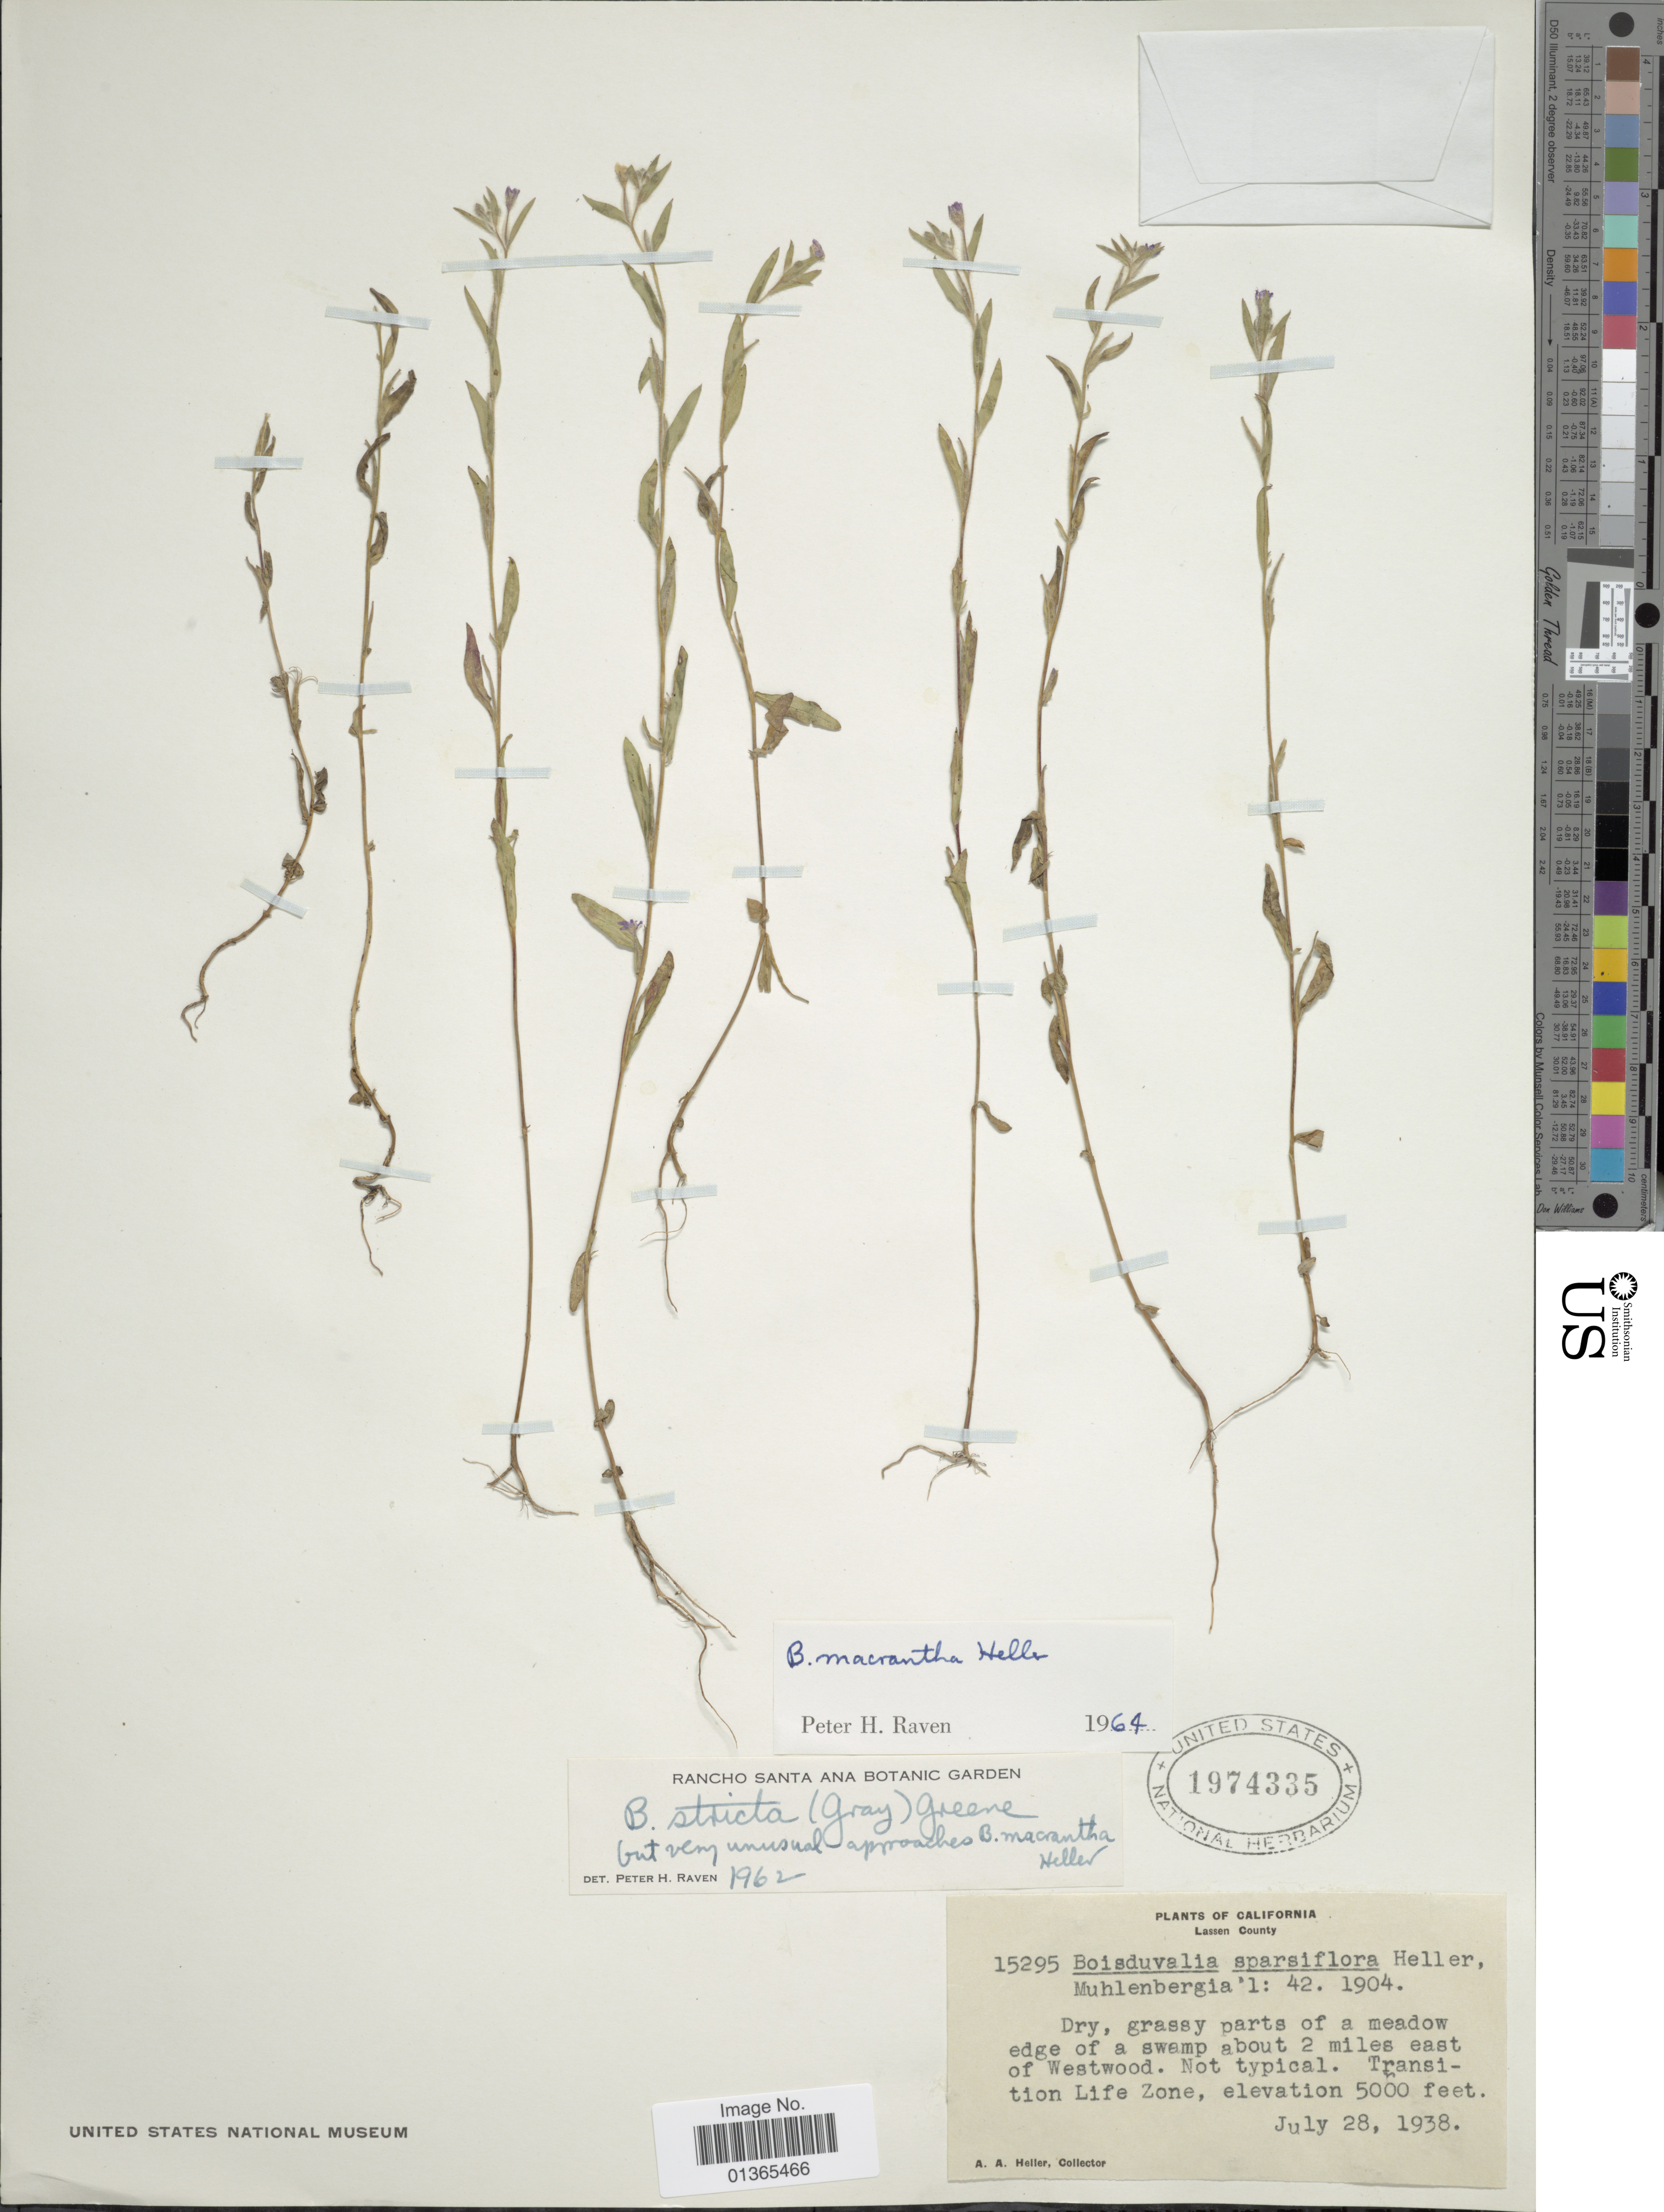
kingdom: Plantae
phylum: Tracheophyta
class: Magnoliopsida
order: Myrtales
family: Onagraceae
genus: Epilobium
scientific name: Epilobium pallidum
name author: (Eastw.) Hoch & P.H. Raven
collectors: A. A. Heller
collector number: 15295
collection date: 1938-07-28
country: United States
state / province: California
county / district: Lassen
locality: Lassen County. Dry, grassy parts of a meadow edge of a swamp about 2 miles east of Westwood.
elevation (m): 1524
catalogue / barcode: US 1974335